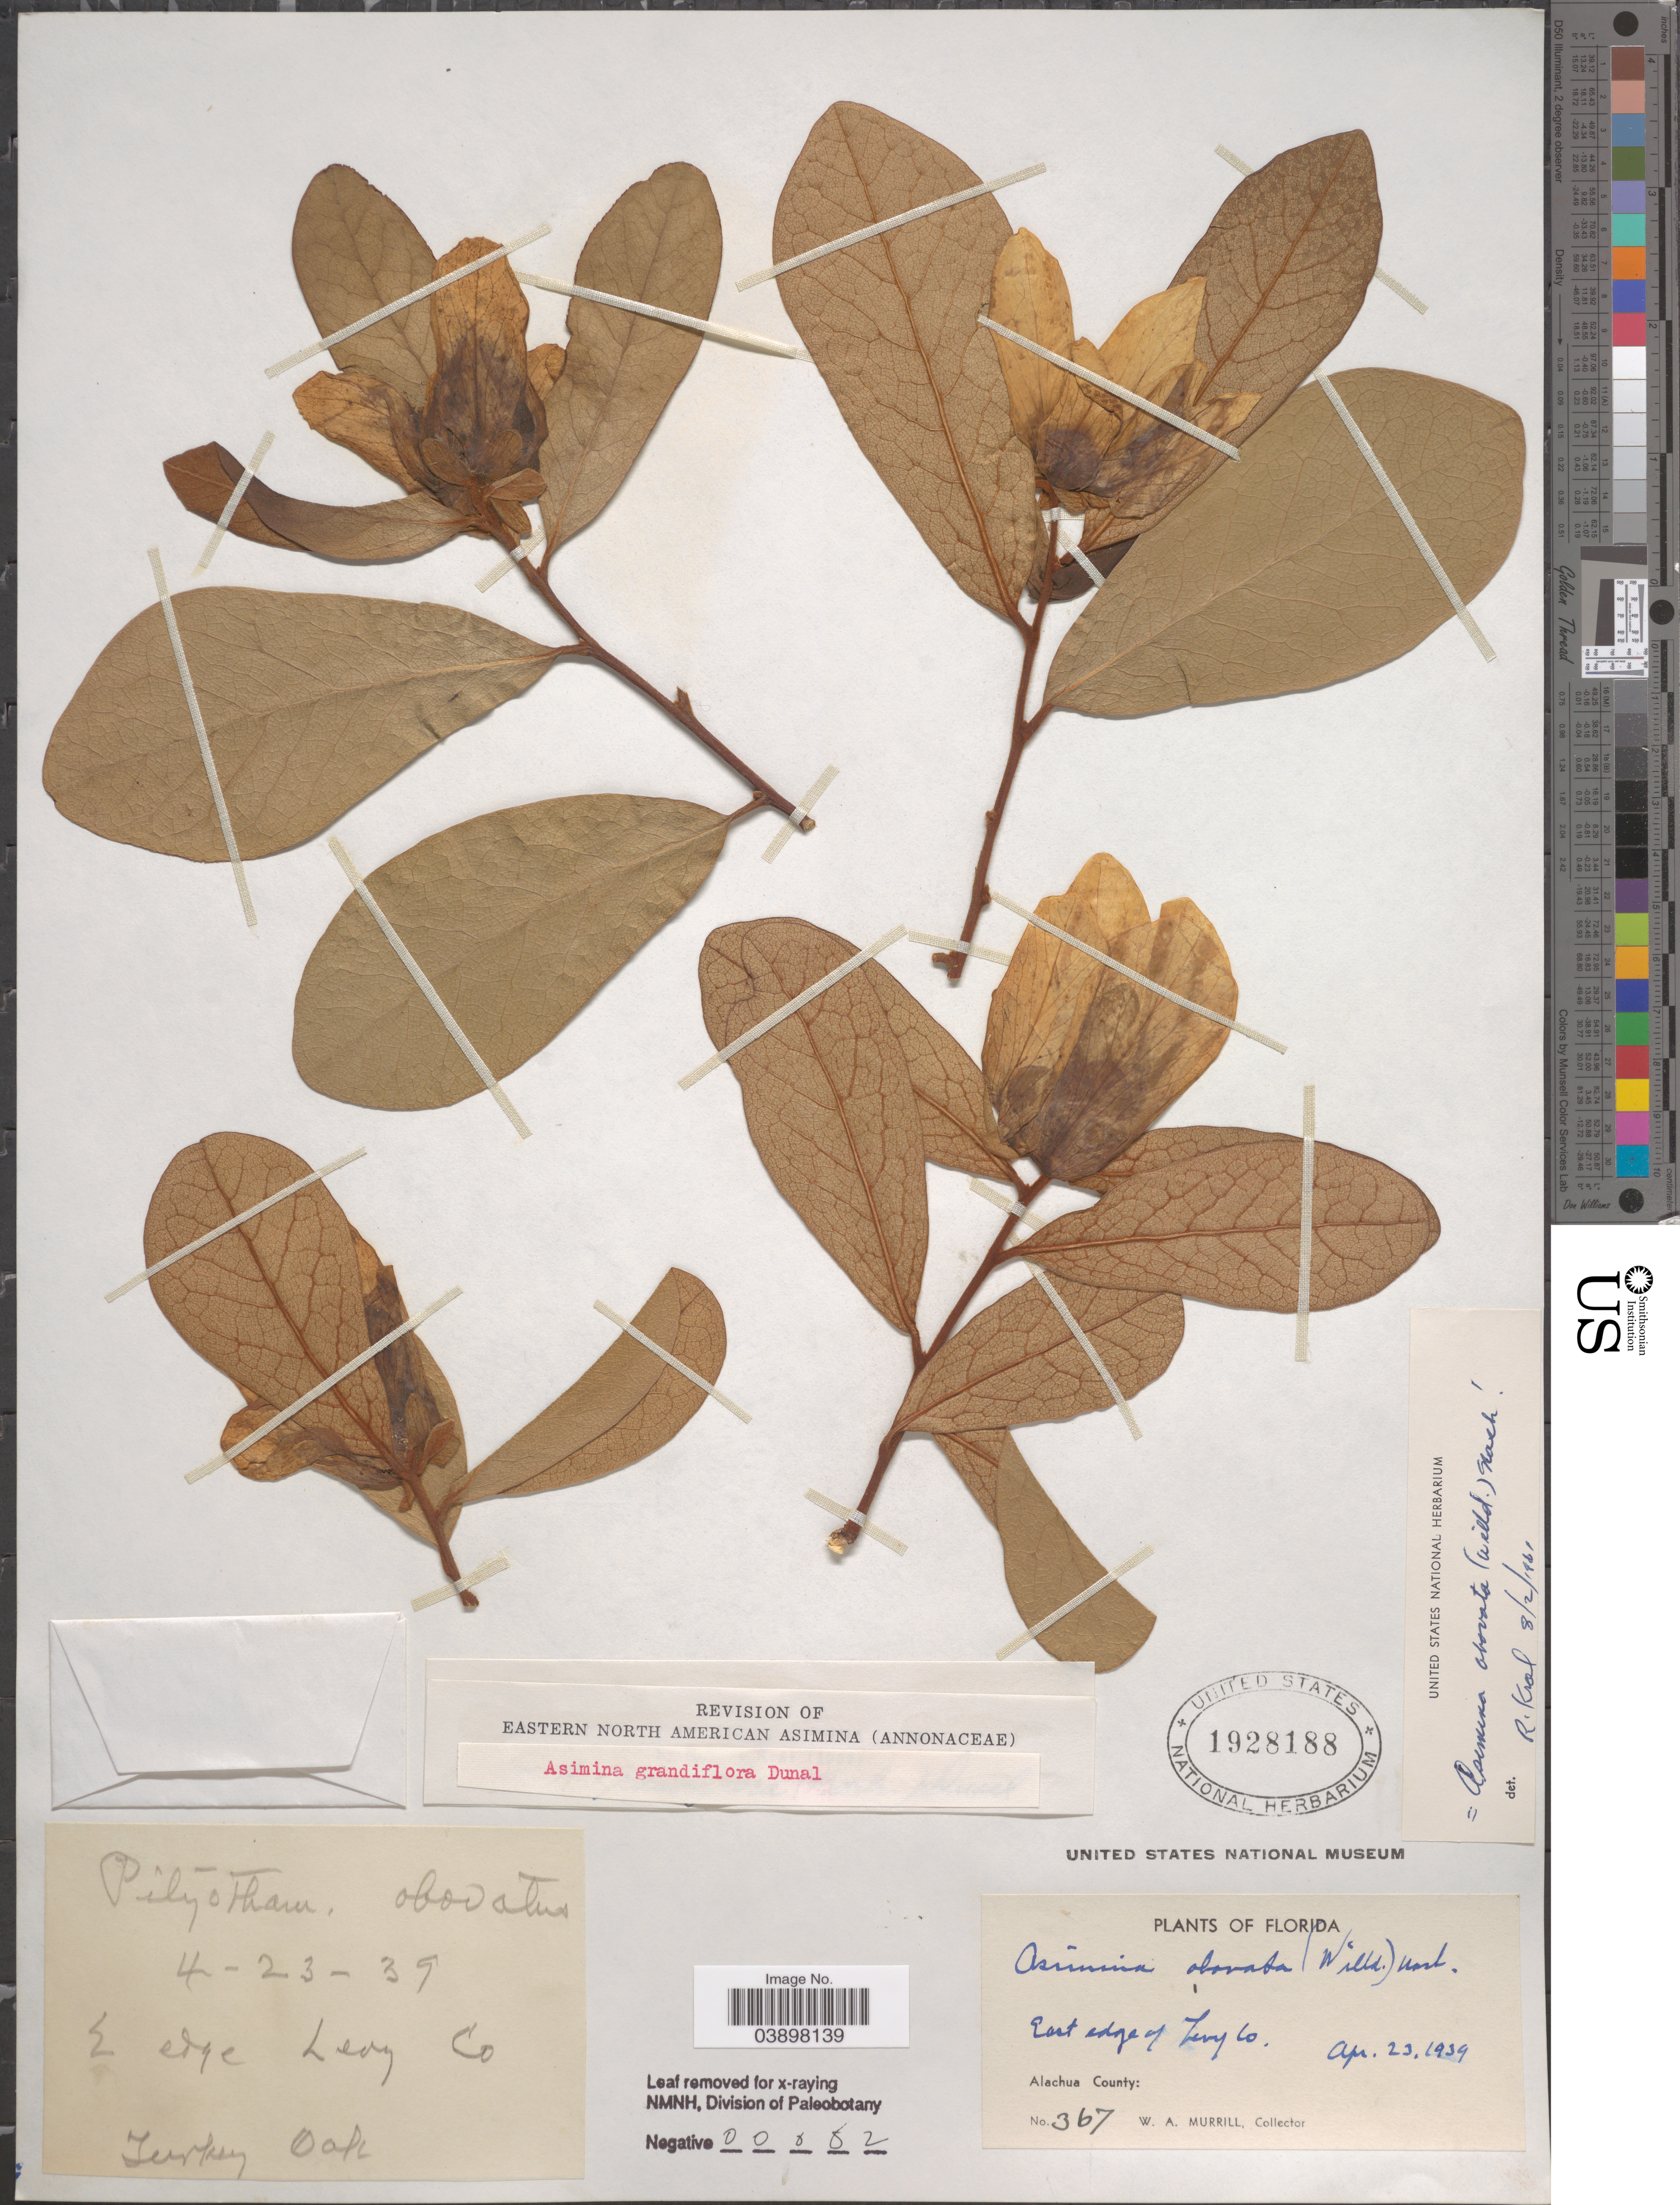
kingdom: Plantae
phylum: Tracheophyta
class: Magnoliopsida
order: Magnoliales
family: Annonaceae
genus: Asimina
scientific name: Asimina obovata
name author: (Willd.) Nash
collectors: W. A. Murrill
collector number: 367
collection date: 1939-04-23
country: United States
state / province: Florida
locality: East edge of Levy Co. Alachua County.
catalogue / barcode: US 1928188